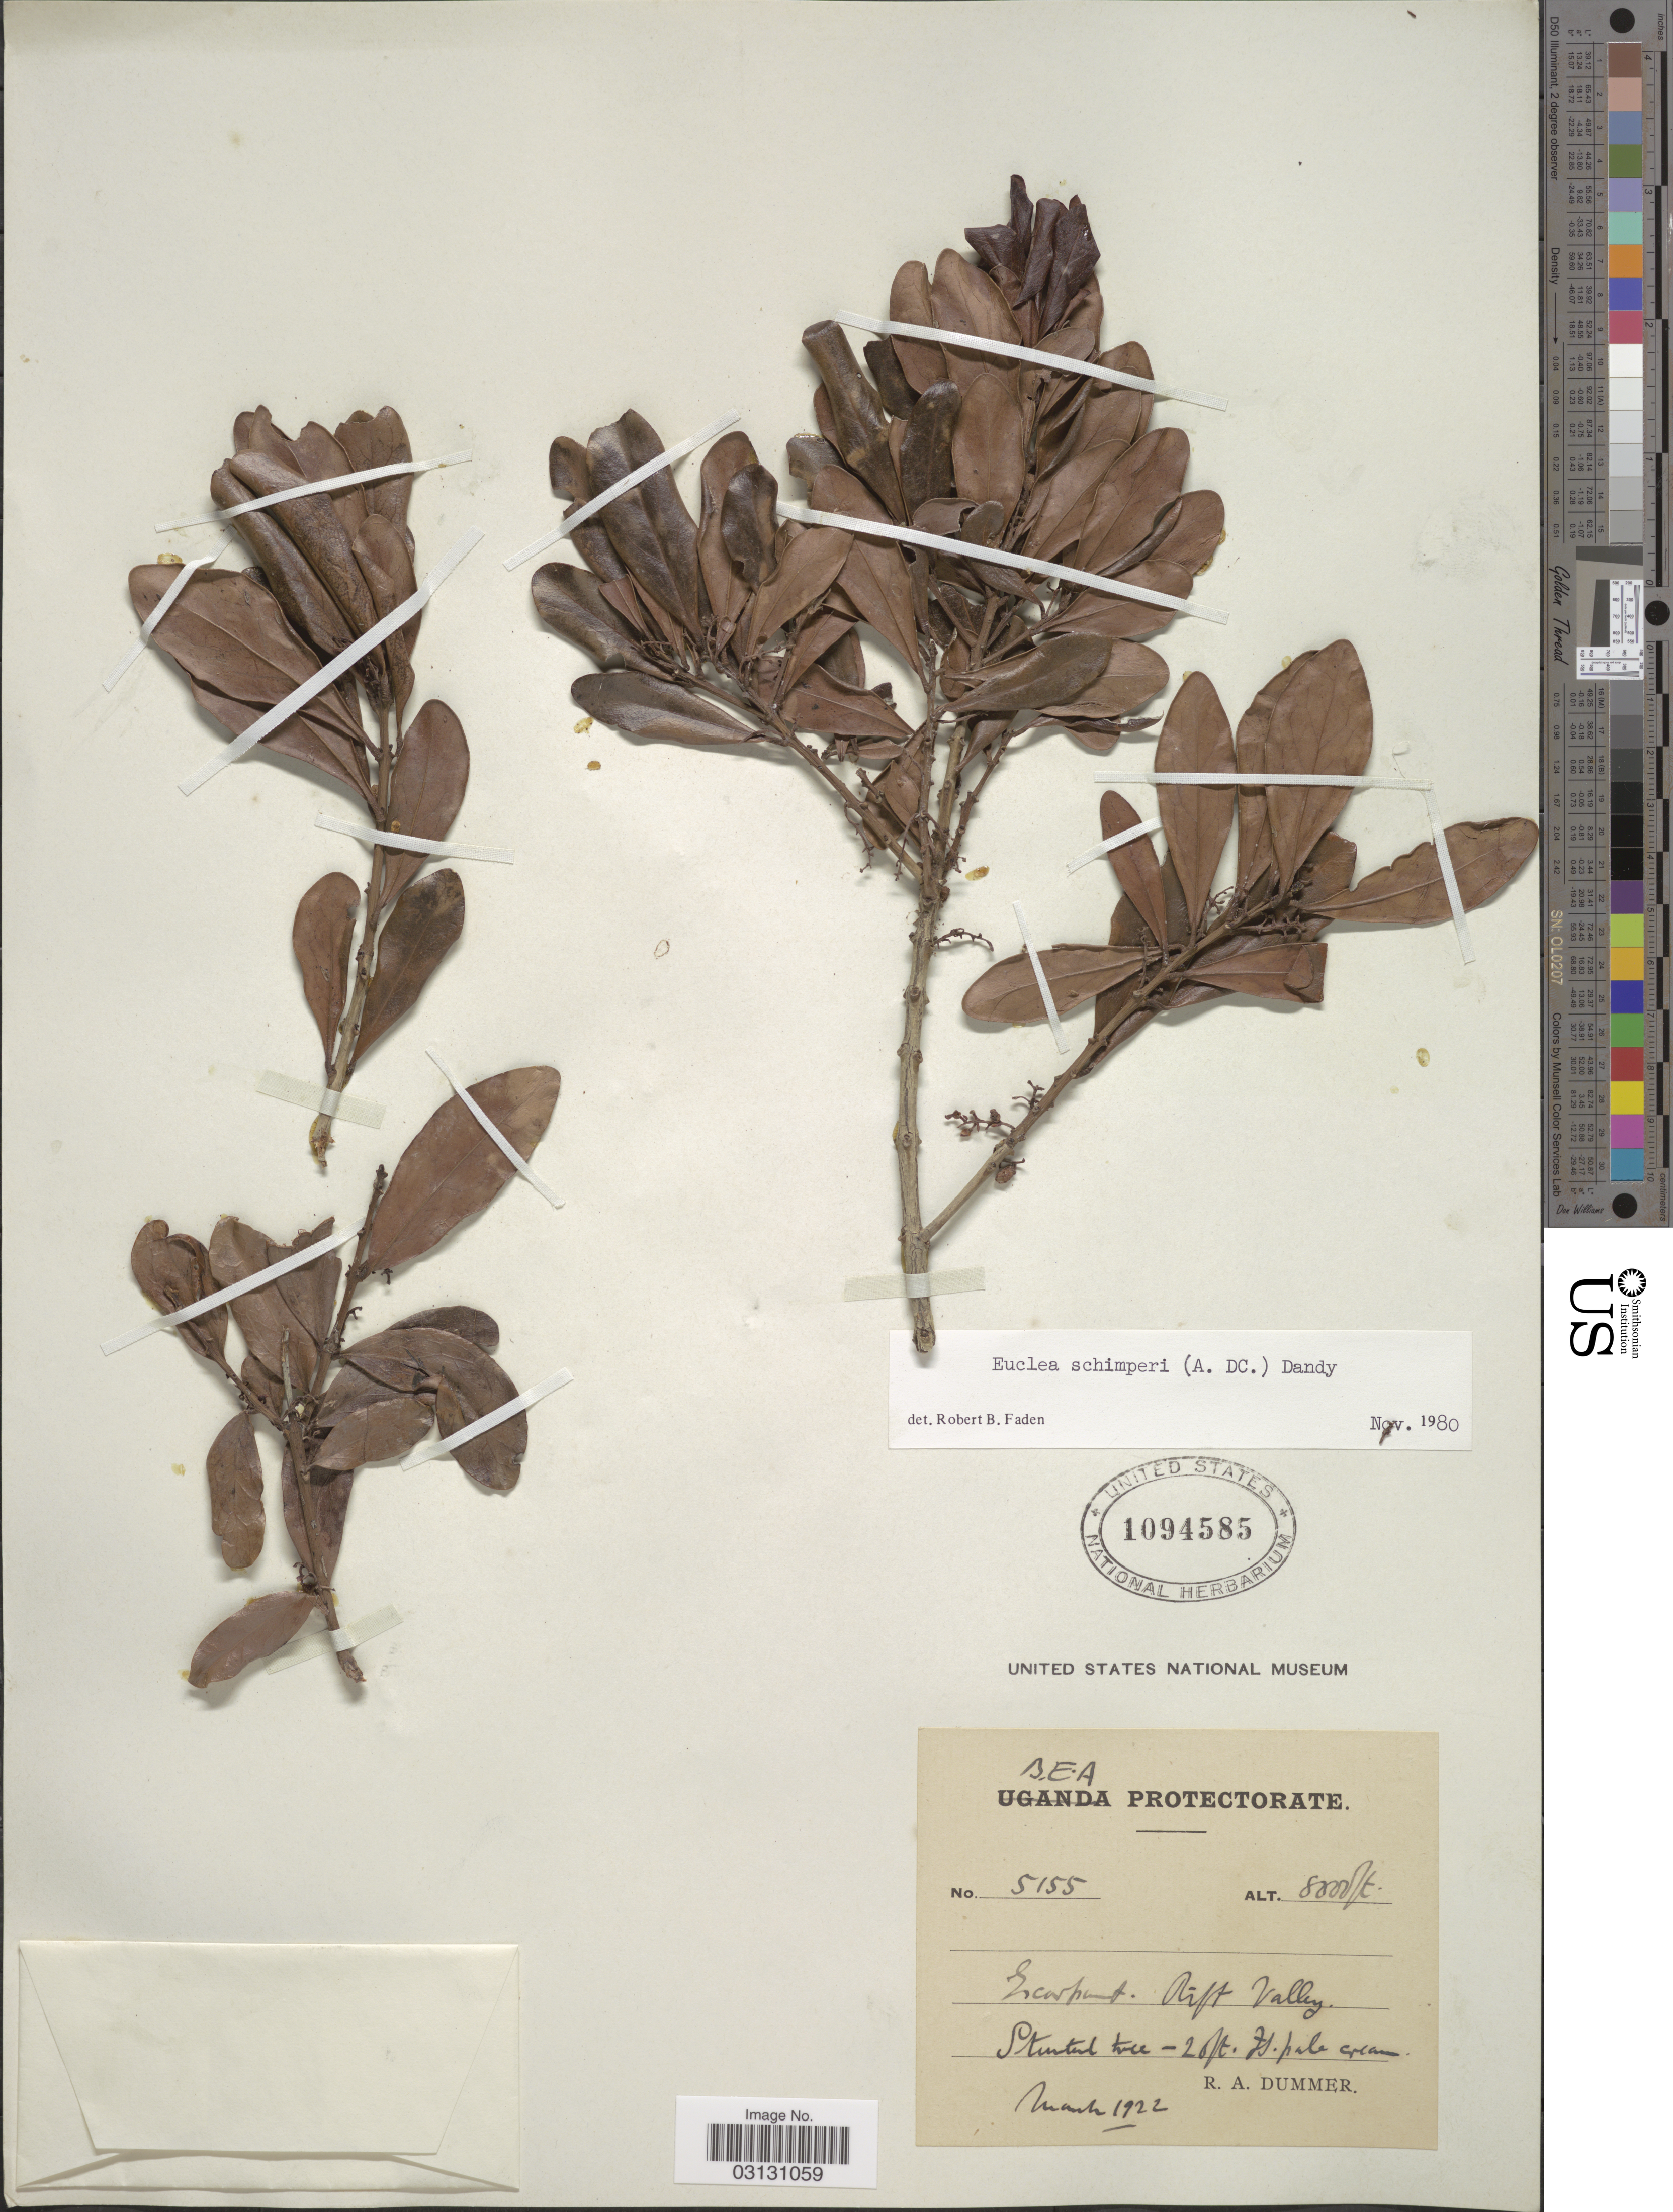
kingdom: Plantae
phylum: Tracheophyta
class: Magnoliopsida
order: Ericales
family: Ebenaceae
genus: Euclea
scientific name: Euclea schimperi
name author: (A. DC.) Dandy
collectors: R. Dümmer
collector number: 5155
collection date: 1922-03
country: Kenya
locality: B.E.A. Protectorate. Escarpment, Rift Valley.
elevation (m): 2438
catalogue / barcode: US 1094585